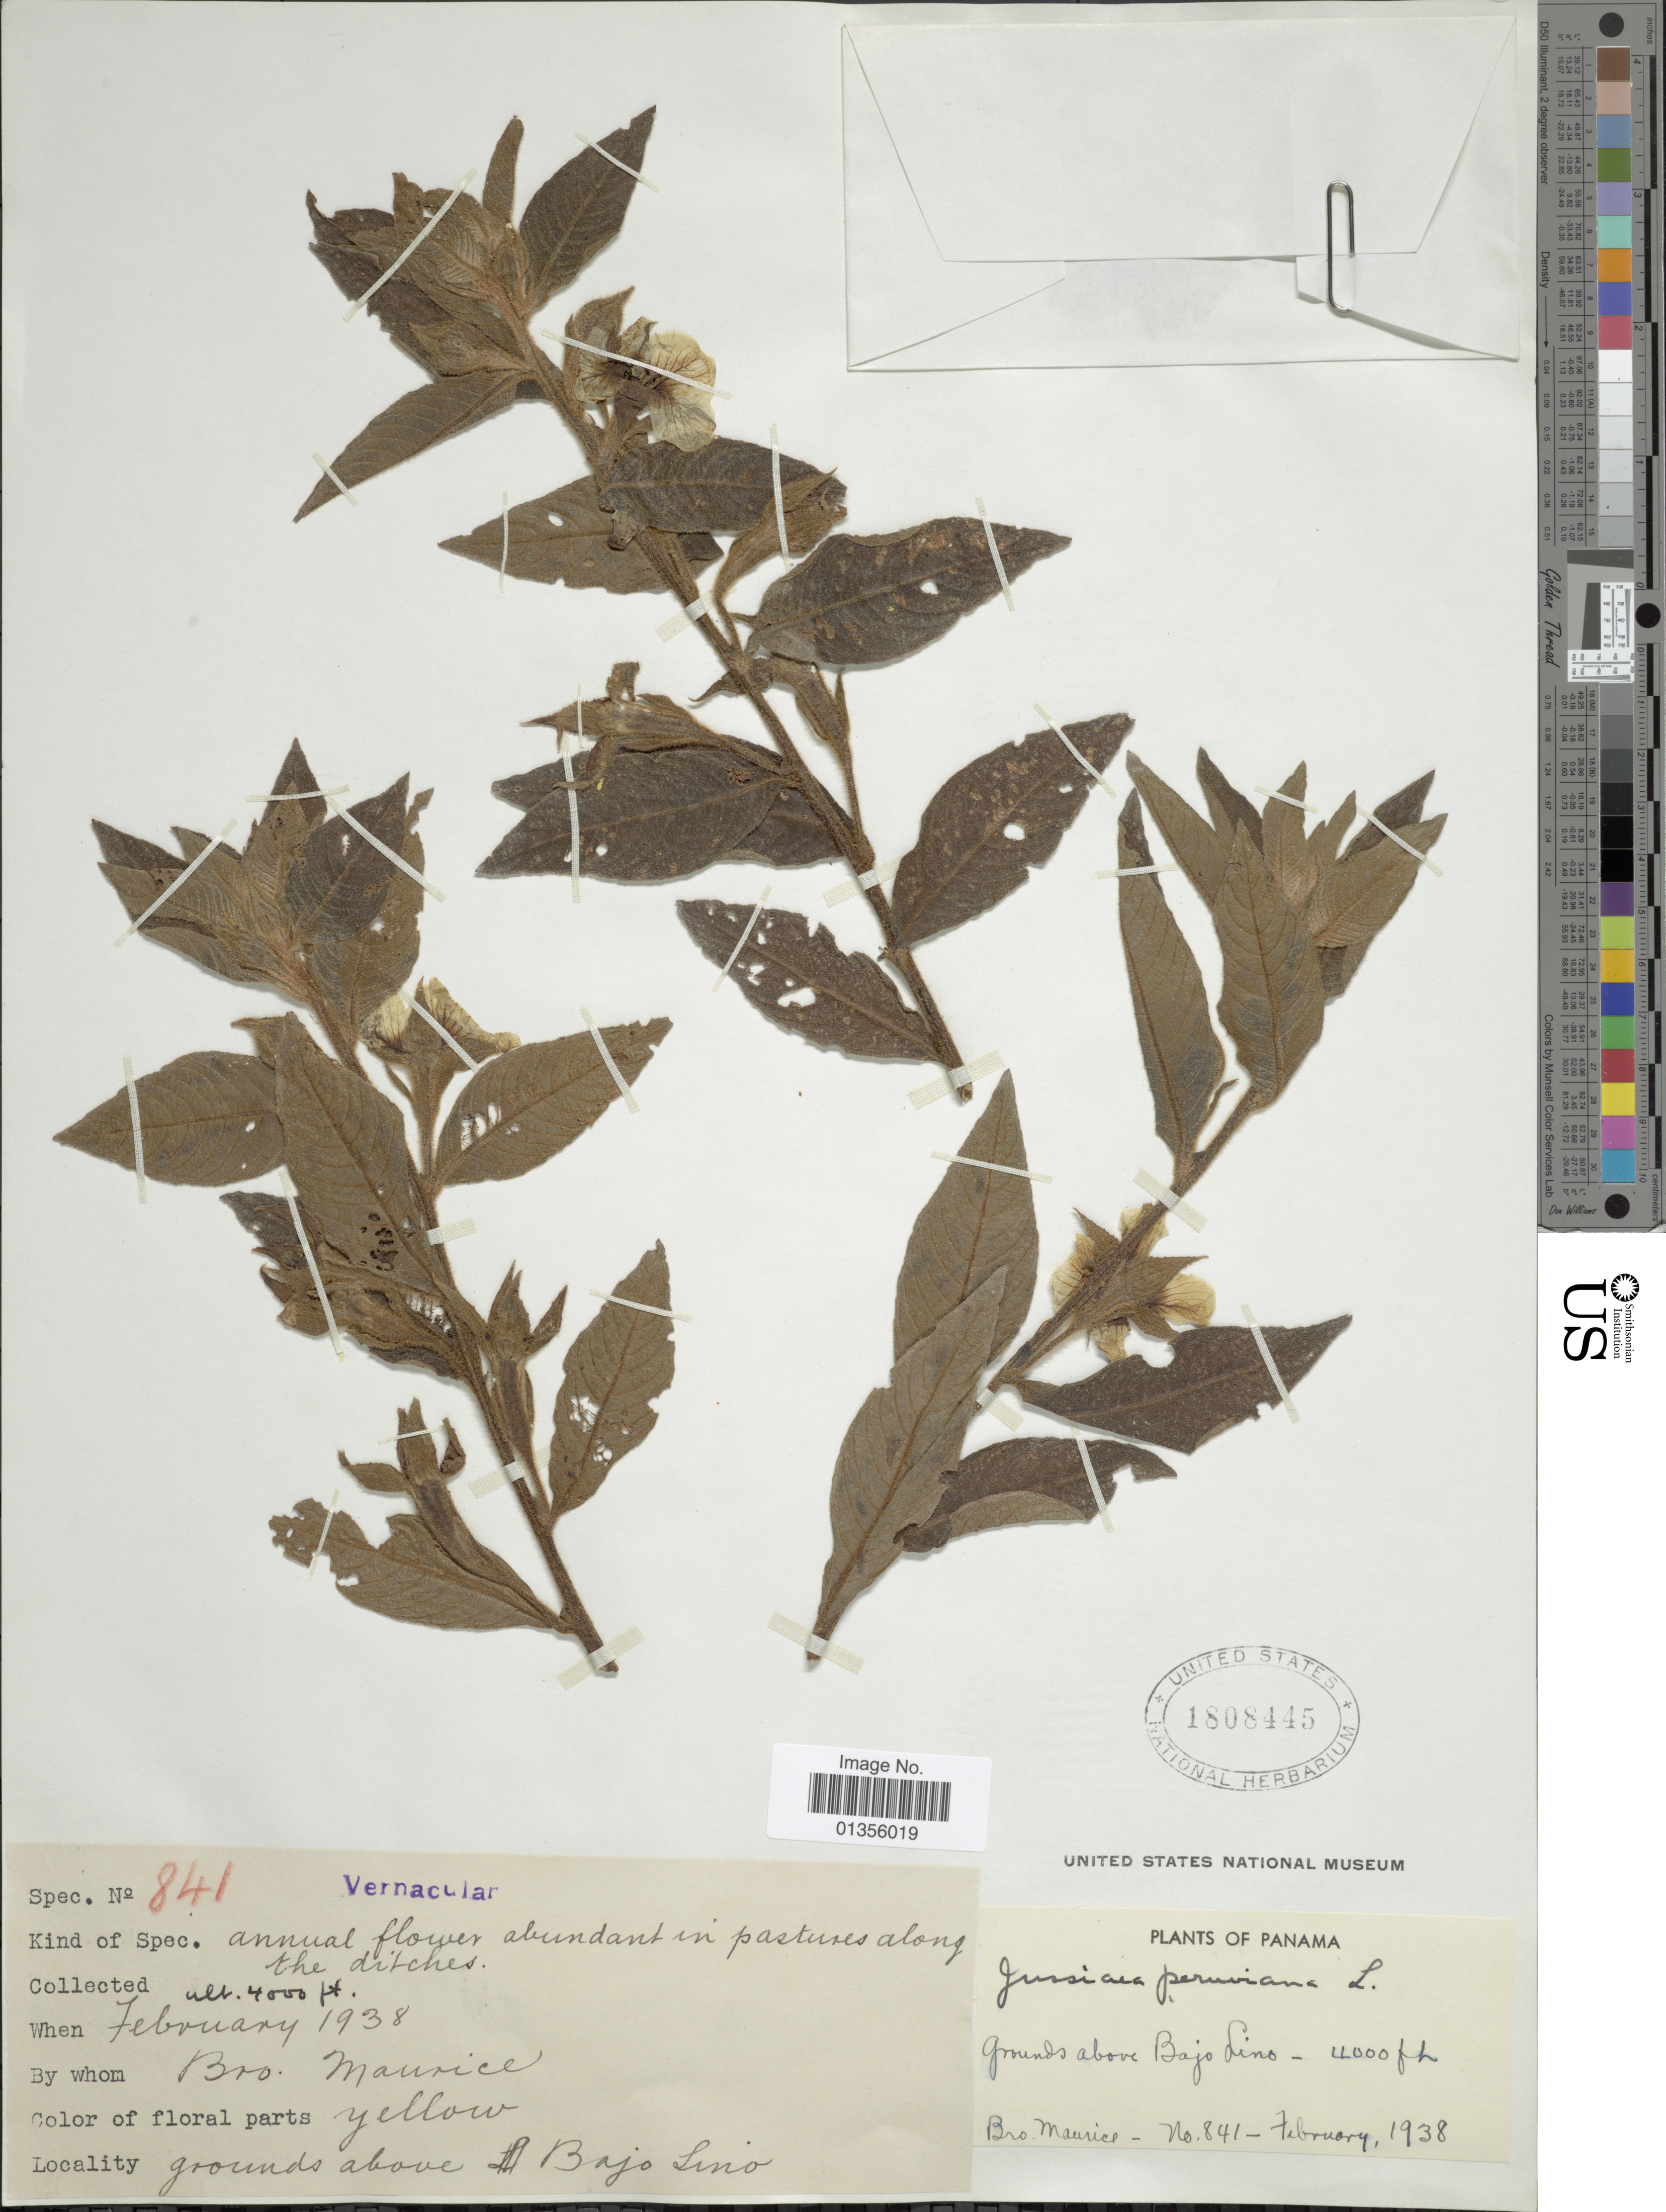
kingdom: Plantae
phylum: Tracheophyta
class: Magnoliopsida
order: Myrtales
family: Onagraceae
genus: Ludwigia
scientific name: Ludwigia peruviana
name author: (L.) H. Hara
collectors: B. Maurice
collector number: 841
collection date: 1938-02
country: Panama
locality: Grounds above Bajo Lino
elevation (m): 1219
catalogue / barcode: US 1808445